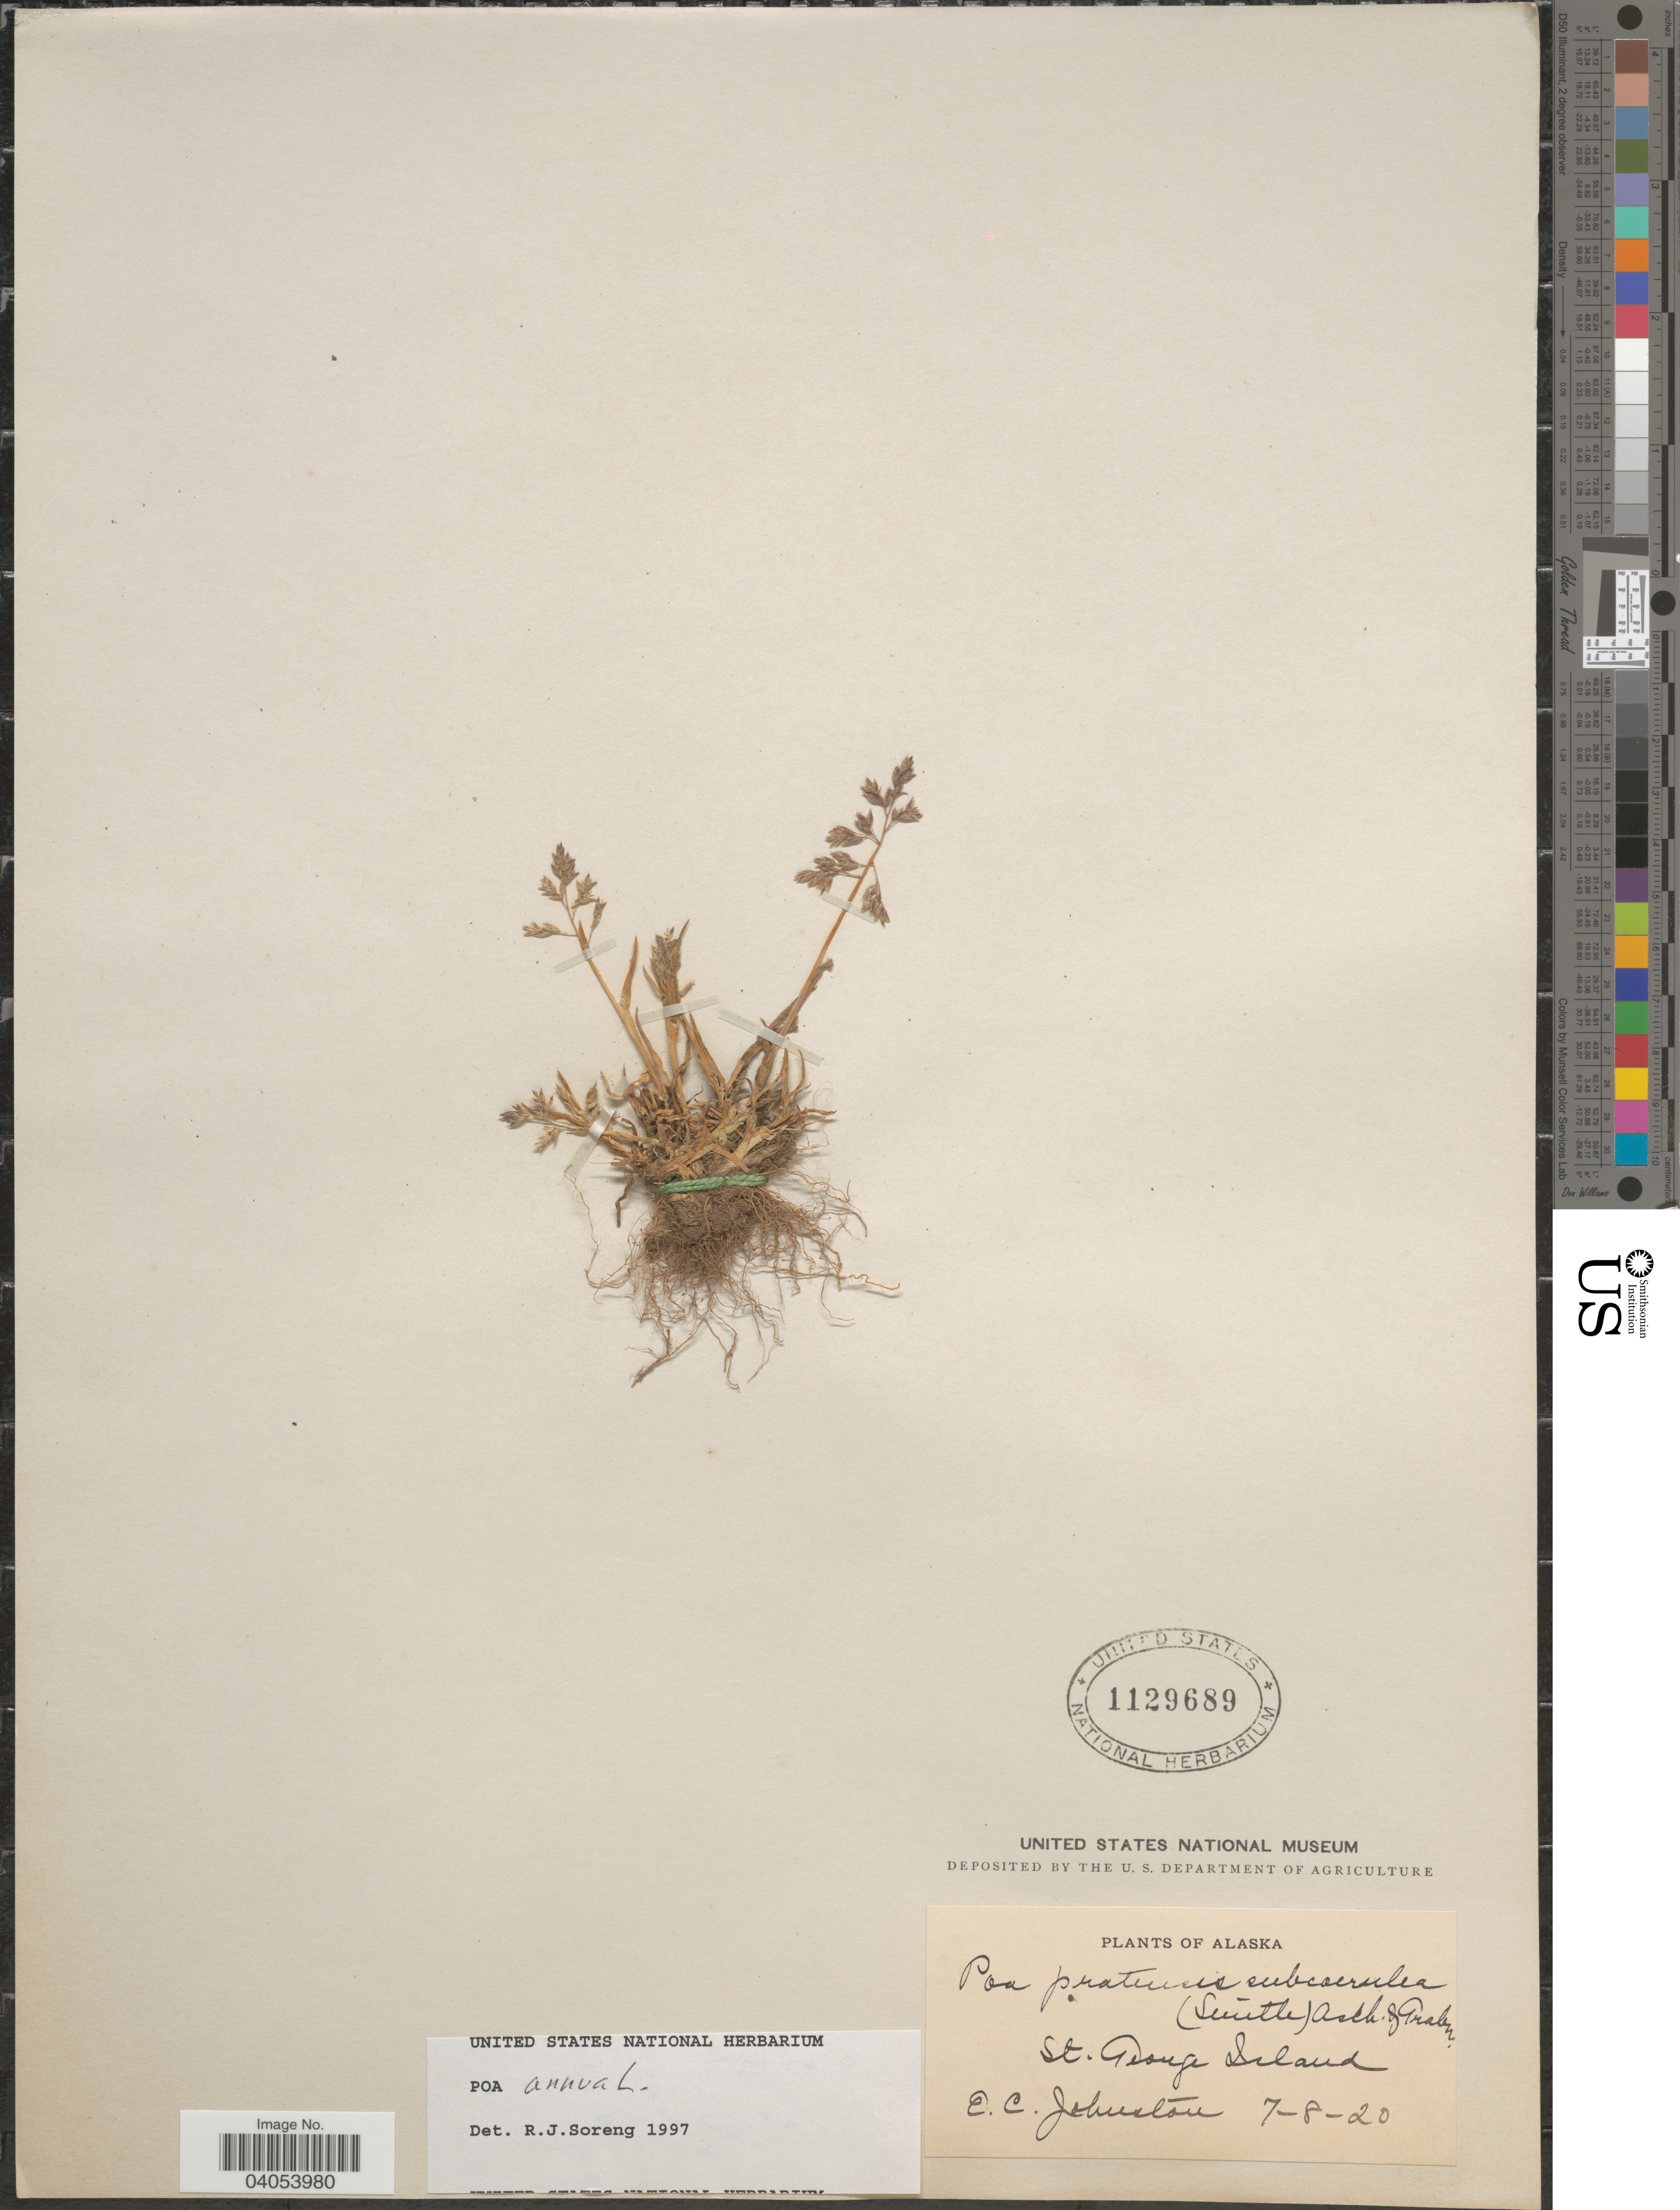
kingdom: Plantae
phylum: Tracheophyta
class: Liliopsida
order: Poales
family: Poaceae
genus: Poa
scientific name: Poa annua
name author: L.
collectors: E. C. Johnston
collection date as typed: Transcribed d/m/y: 8/7/20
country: United States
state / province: Alaska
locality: St. George Island.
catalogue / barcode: US 1129689